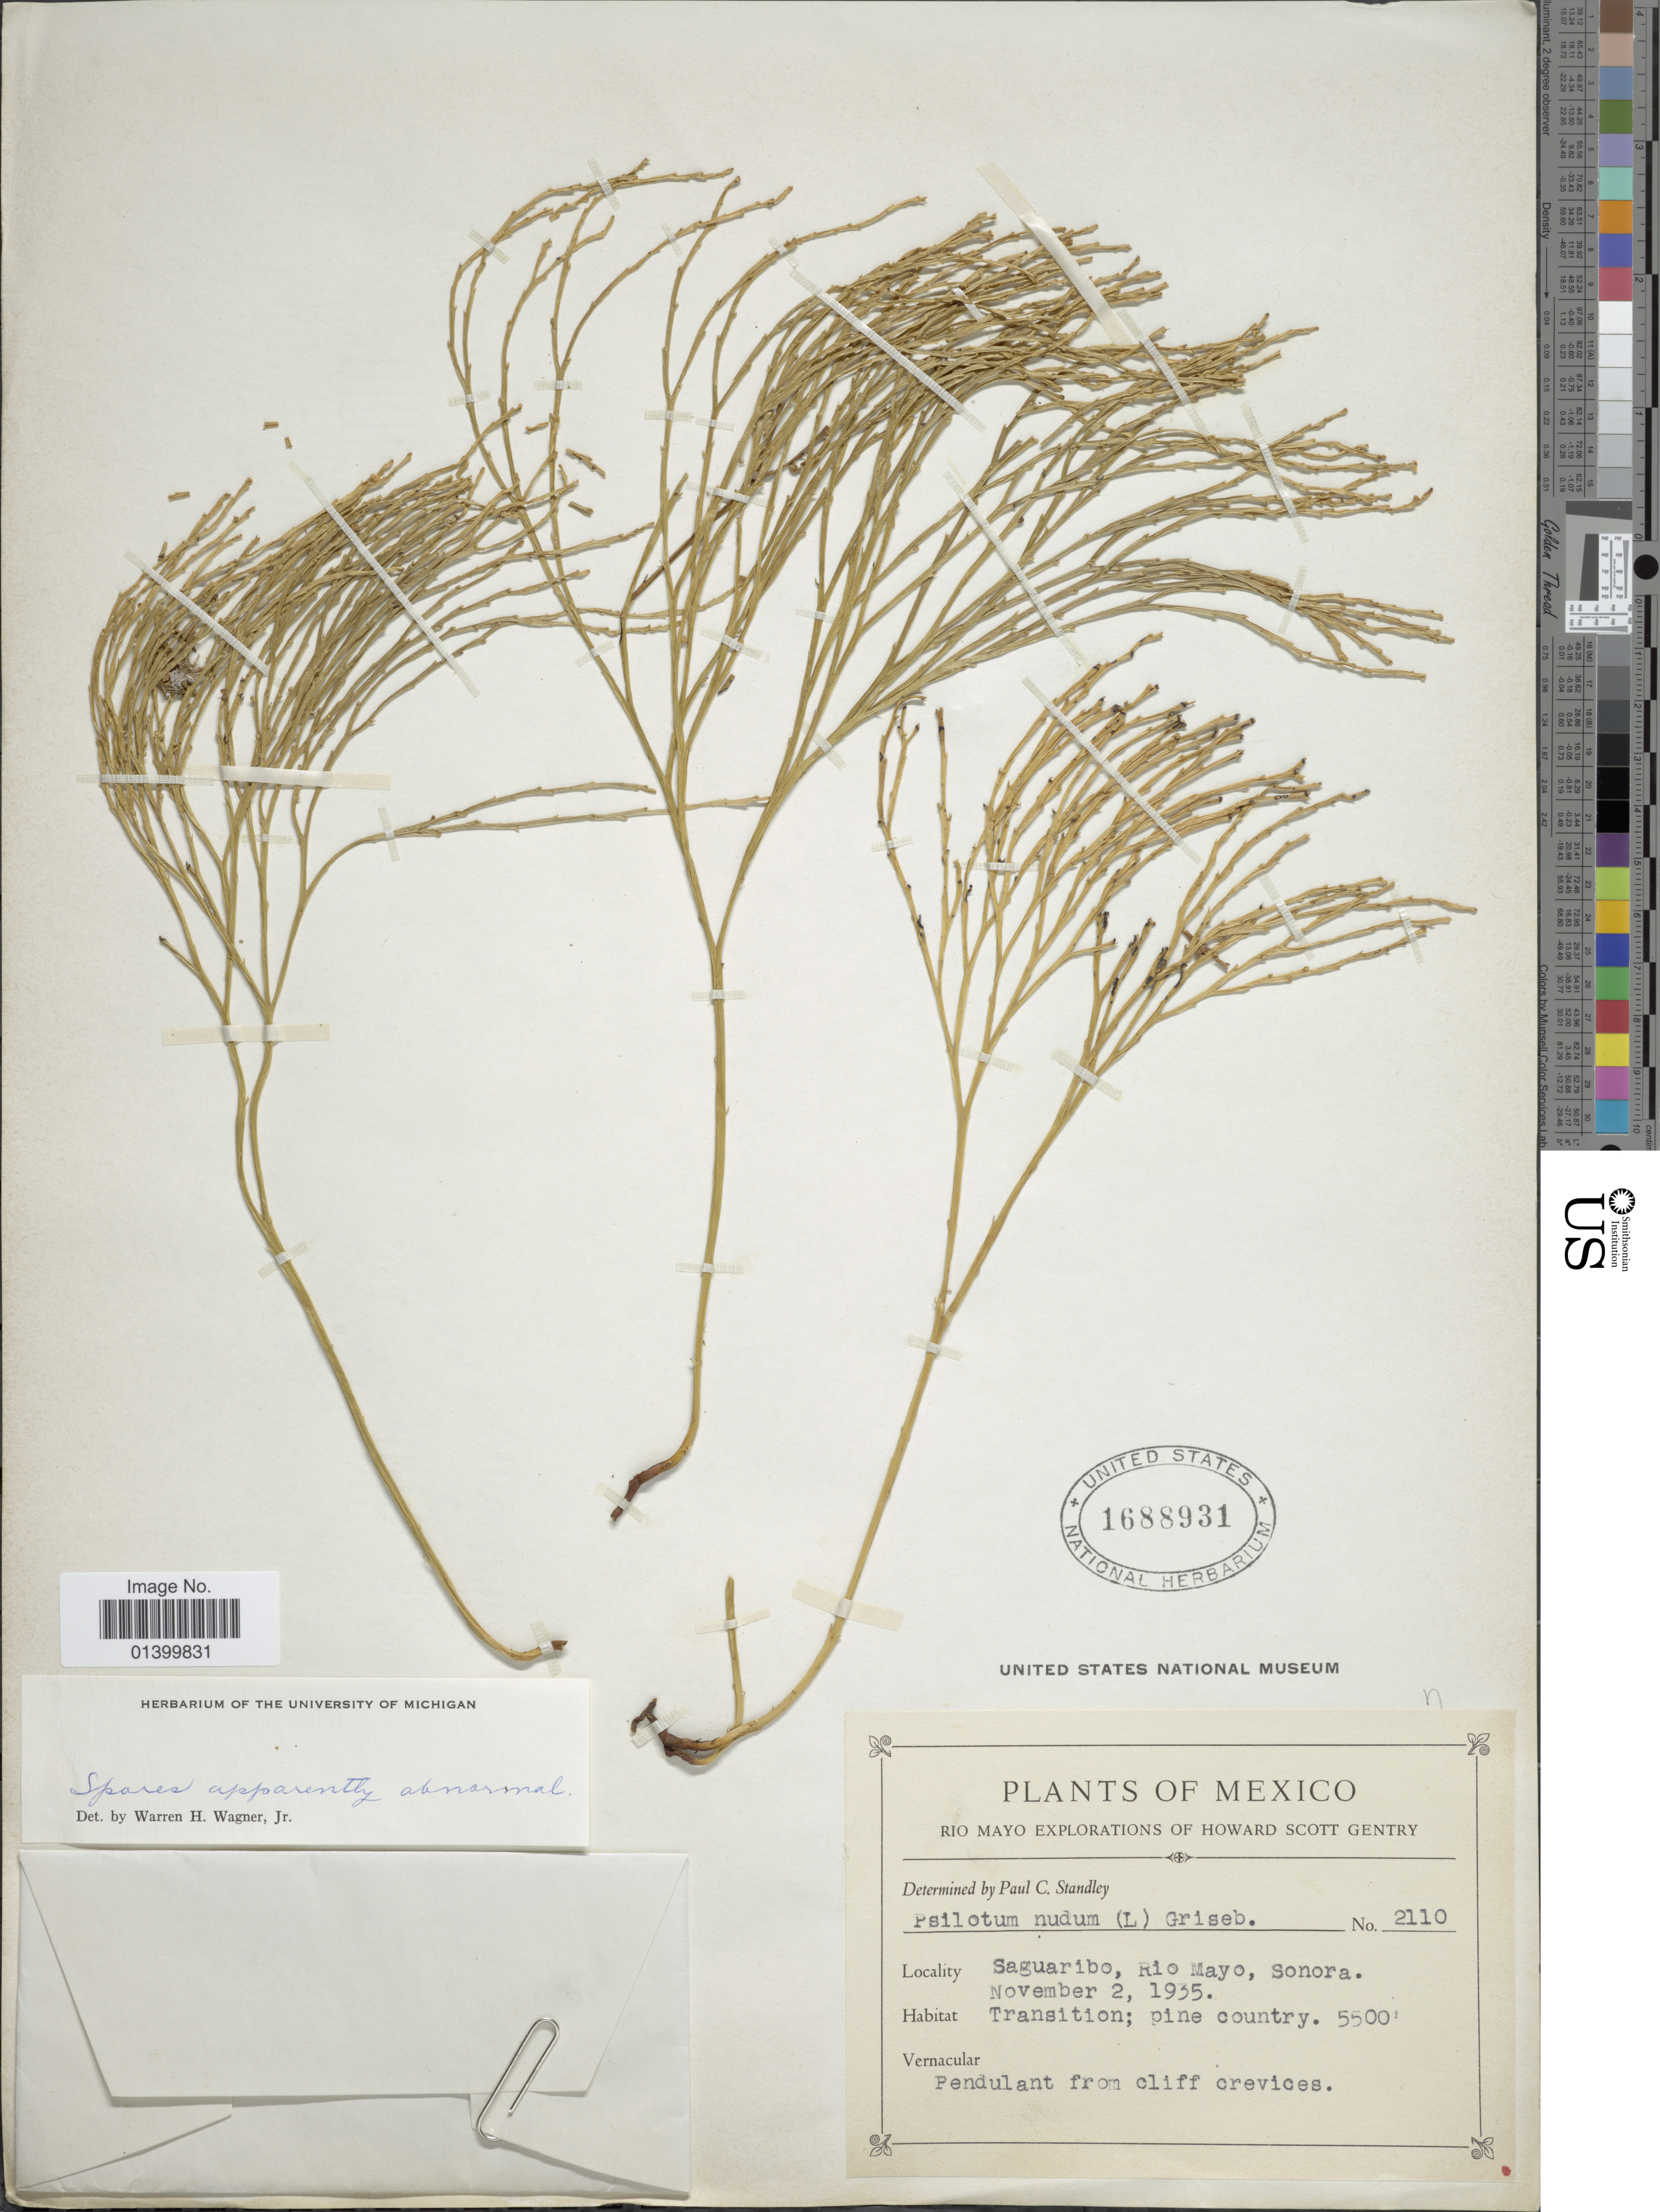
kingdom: Plantae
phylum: Tracheophyta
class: Polypodiopsida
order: Psilotales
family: Psilotaceae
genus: Psilotum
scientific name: Psilotum nudum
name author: (L.) P. Beauv.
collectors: H. S. Gentry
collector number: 2110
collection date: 1935-11-02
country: Mexico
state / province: Sonora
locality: Plants of Mexico. Saguaribo, Rio Mayo, Sonora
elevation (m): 1676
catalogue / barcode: US 1688931